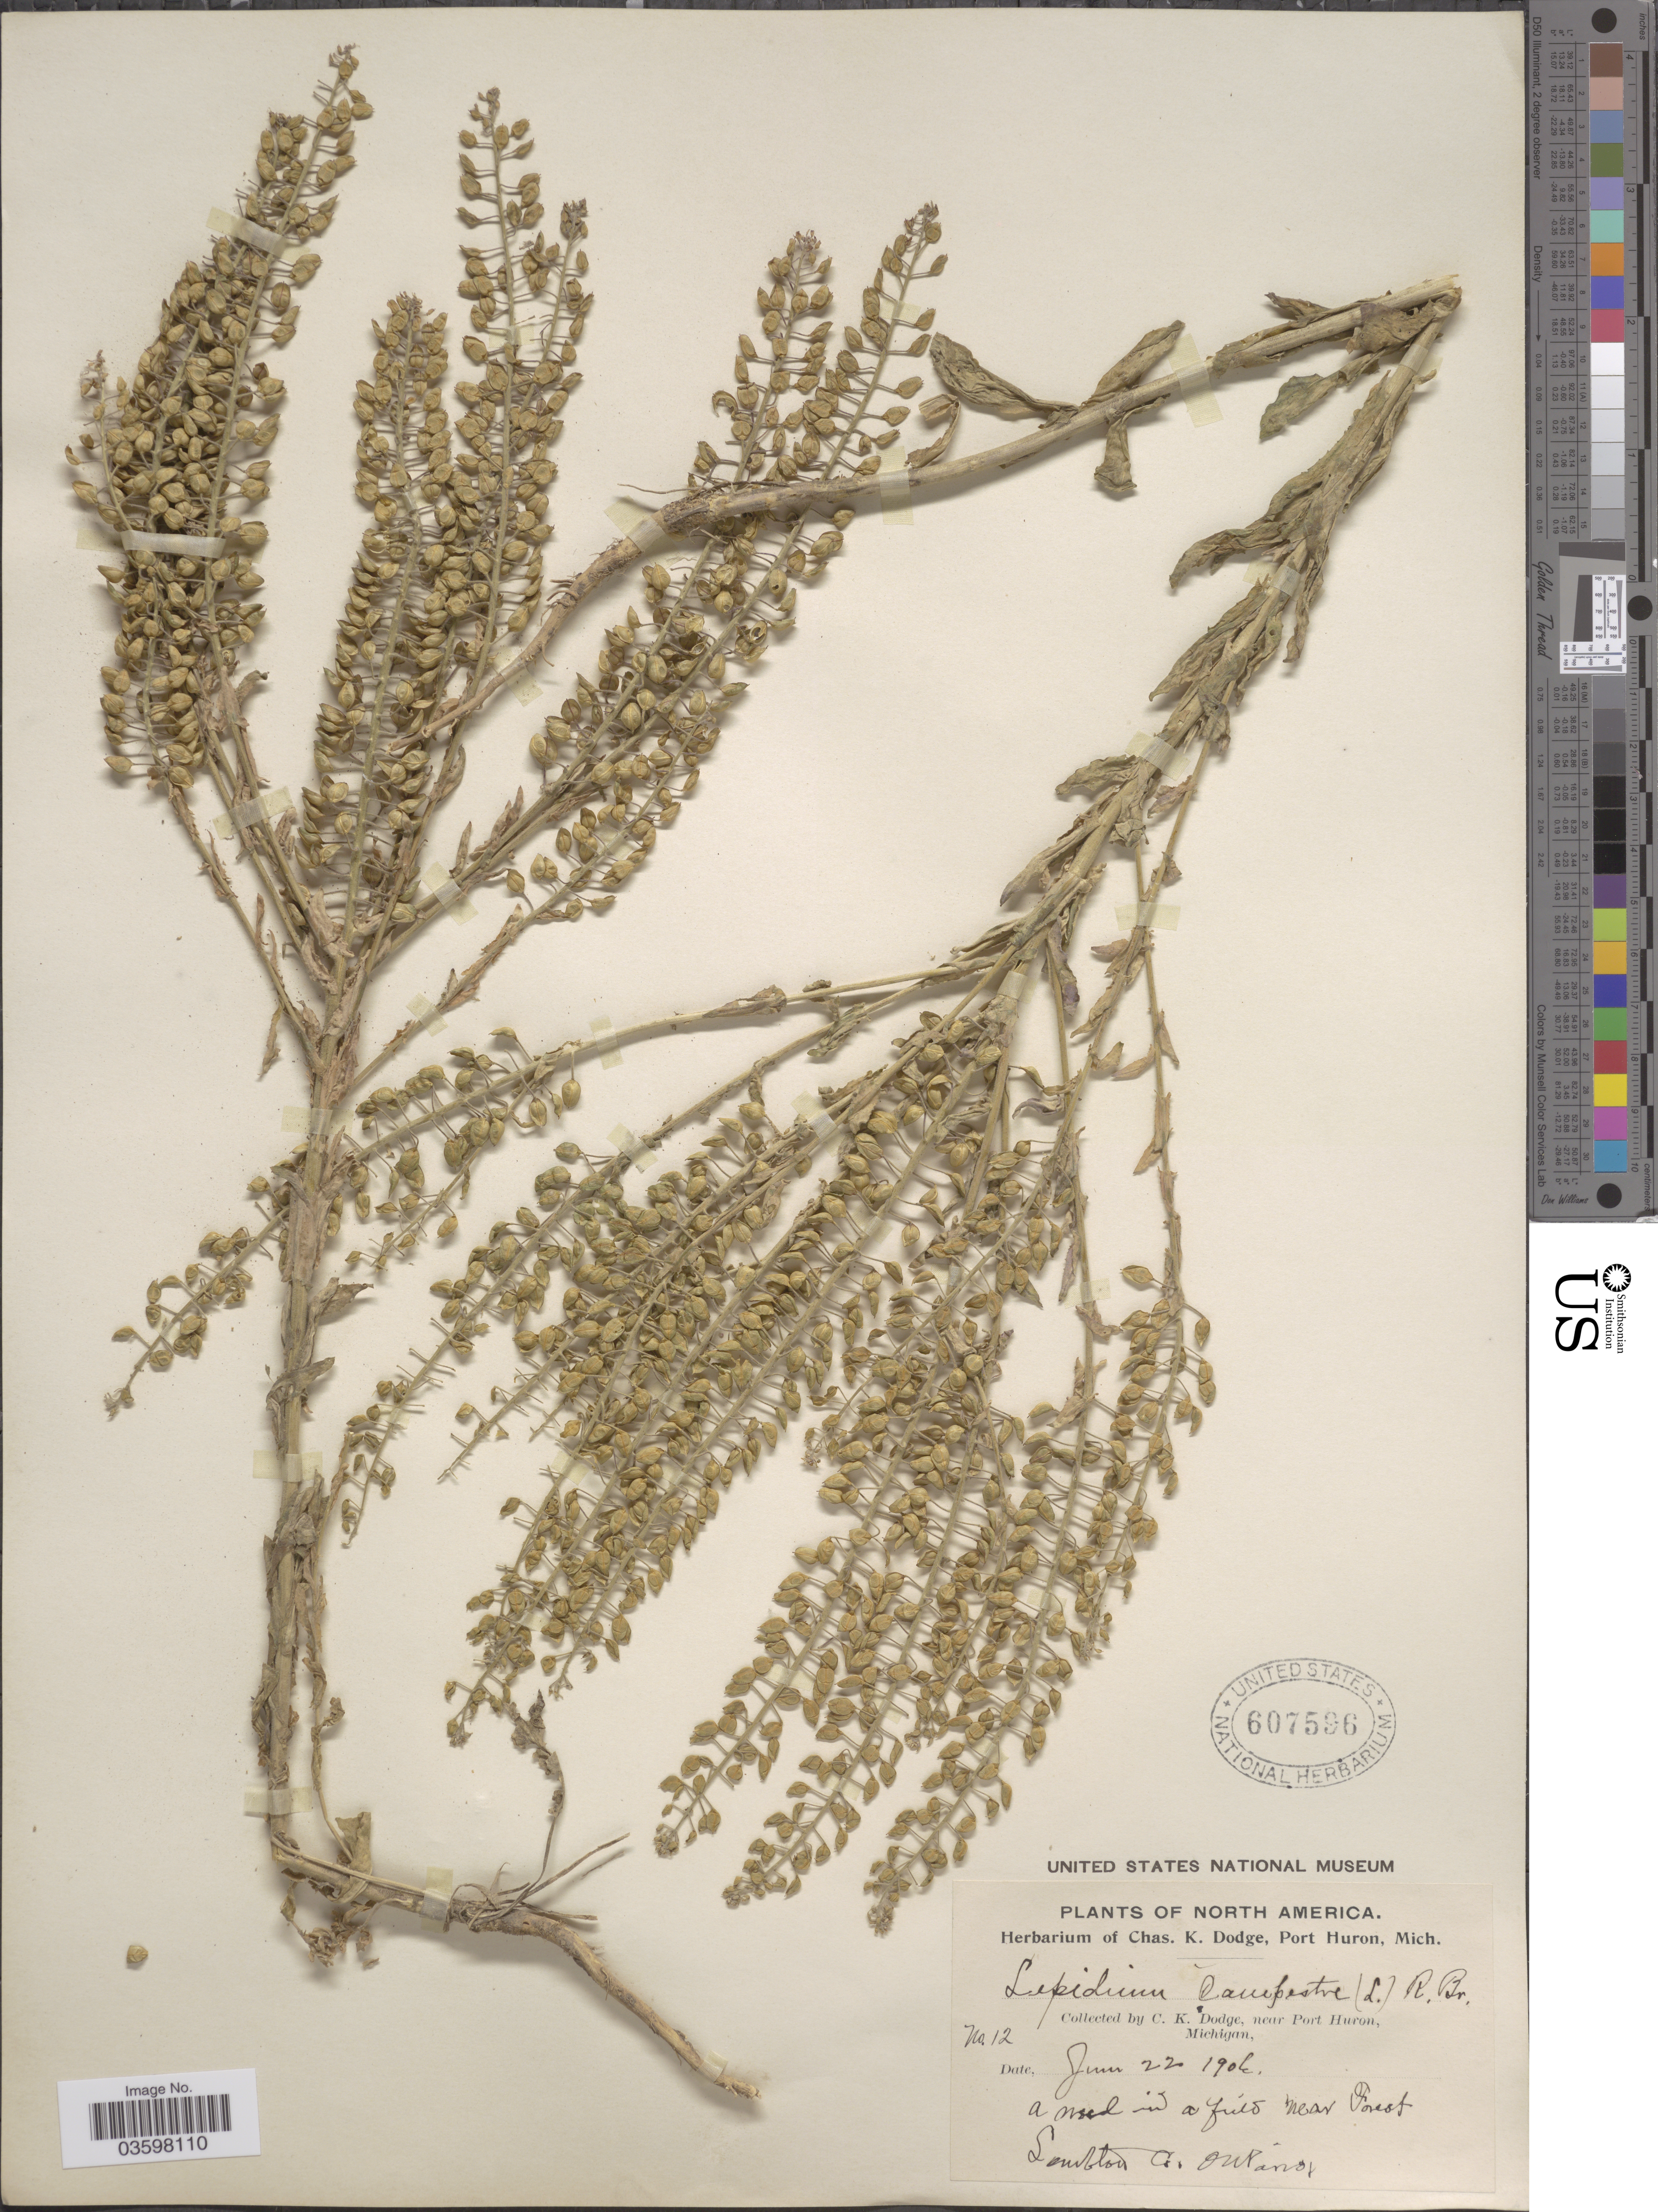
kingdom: Plantae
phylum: Tracheophyta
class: Magnoliopsida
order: Brassicales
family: Brassicaceae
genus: Lepidium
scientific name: Lepidium campestre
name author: (L.) W.T. Aiton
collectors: C. K. Dodge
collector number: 12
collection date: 1906-06-22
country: Canada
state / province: Ontario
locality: Near Port Huron. In a field near Forest. Lambton Co.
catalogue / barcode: US 607596